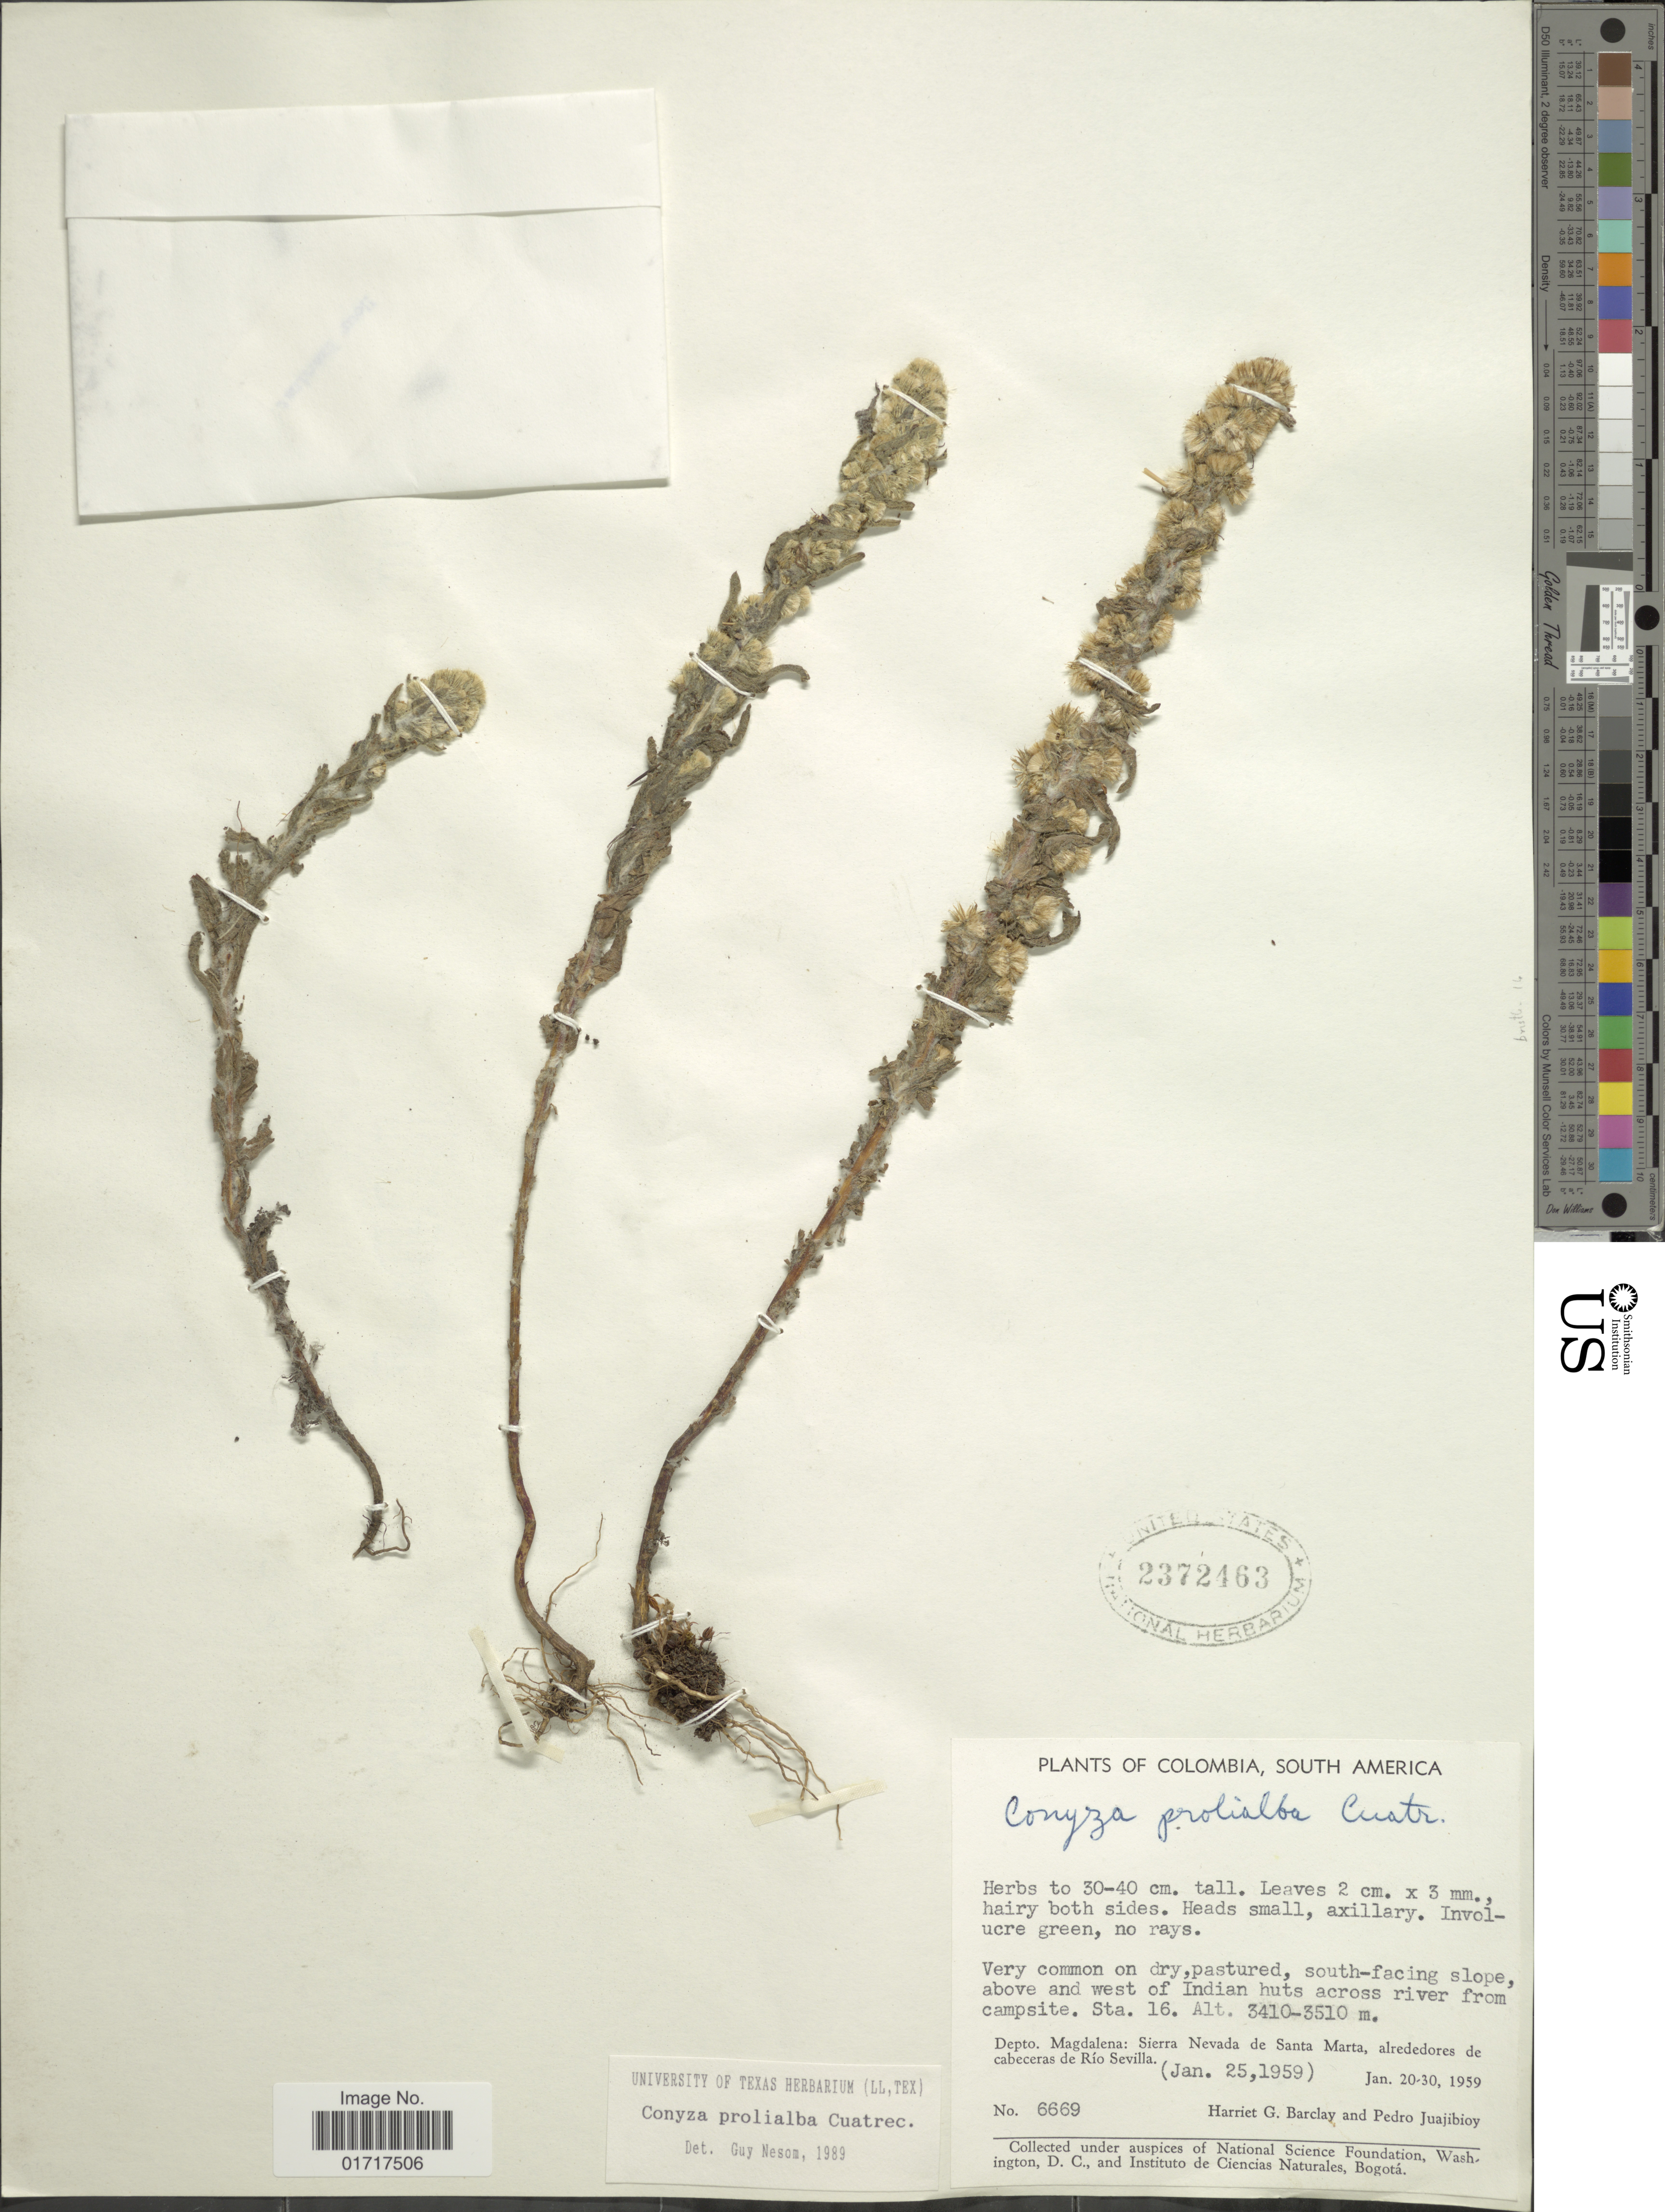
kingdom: Plantae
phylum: Tracheophyta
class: Magnoliopsida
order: Asterales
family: Asteraceae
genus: Conyza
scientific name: Conyza prolialba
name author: Cuatrec.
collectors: H. G. Barclay & P. Juaijibioy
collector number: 6669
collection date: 1959-01-25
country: Colombia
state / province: Magdalena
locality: Depto. Magdalena: Sierra Nevada de Santa de Santa Marta, alrededores de cabeceras de Rio Sevilla.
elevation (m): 3410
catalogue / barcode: US 2372463